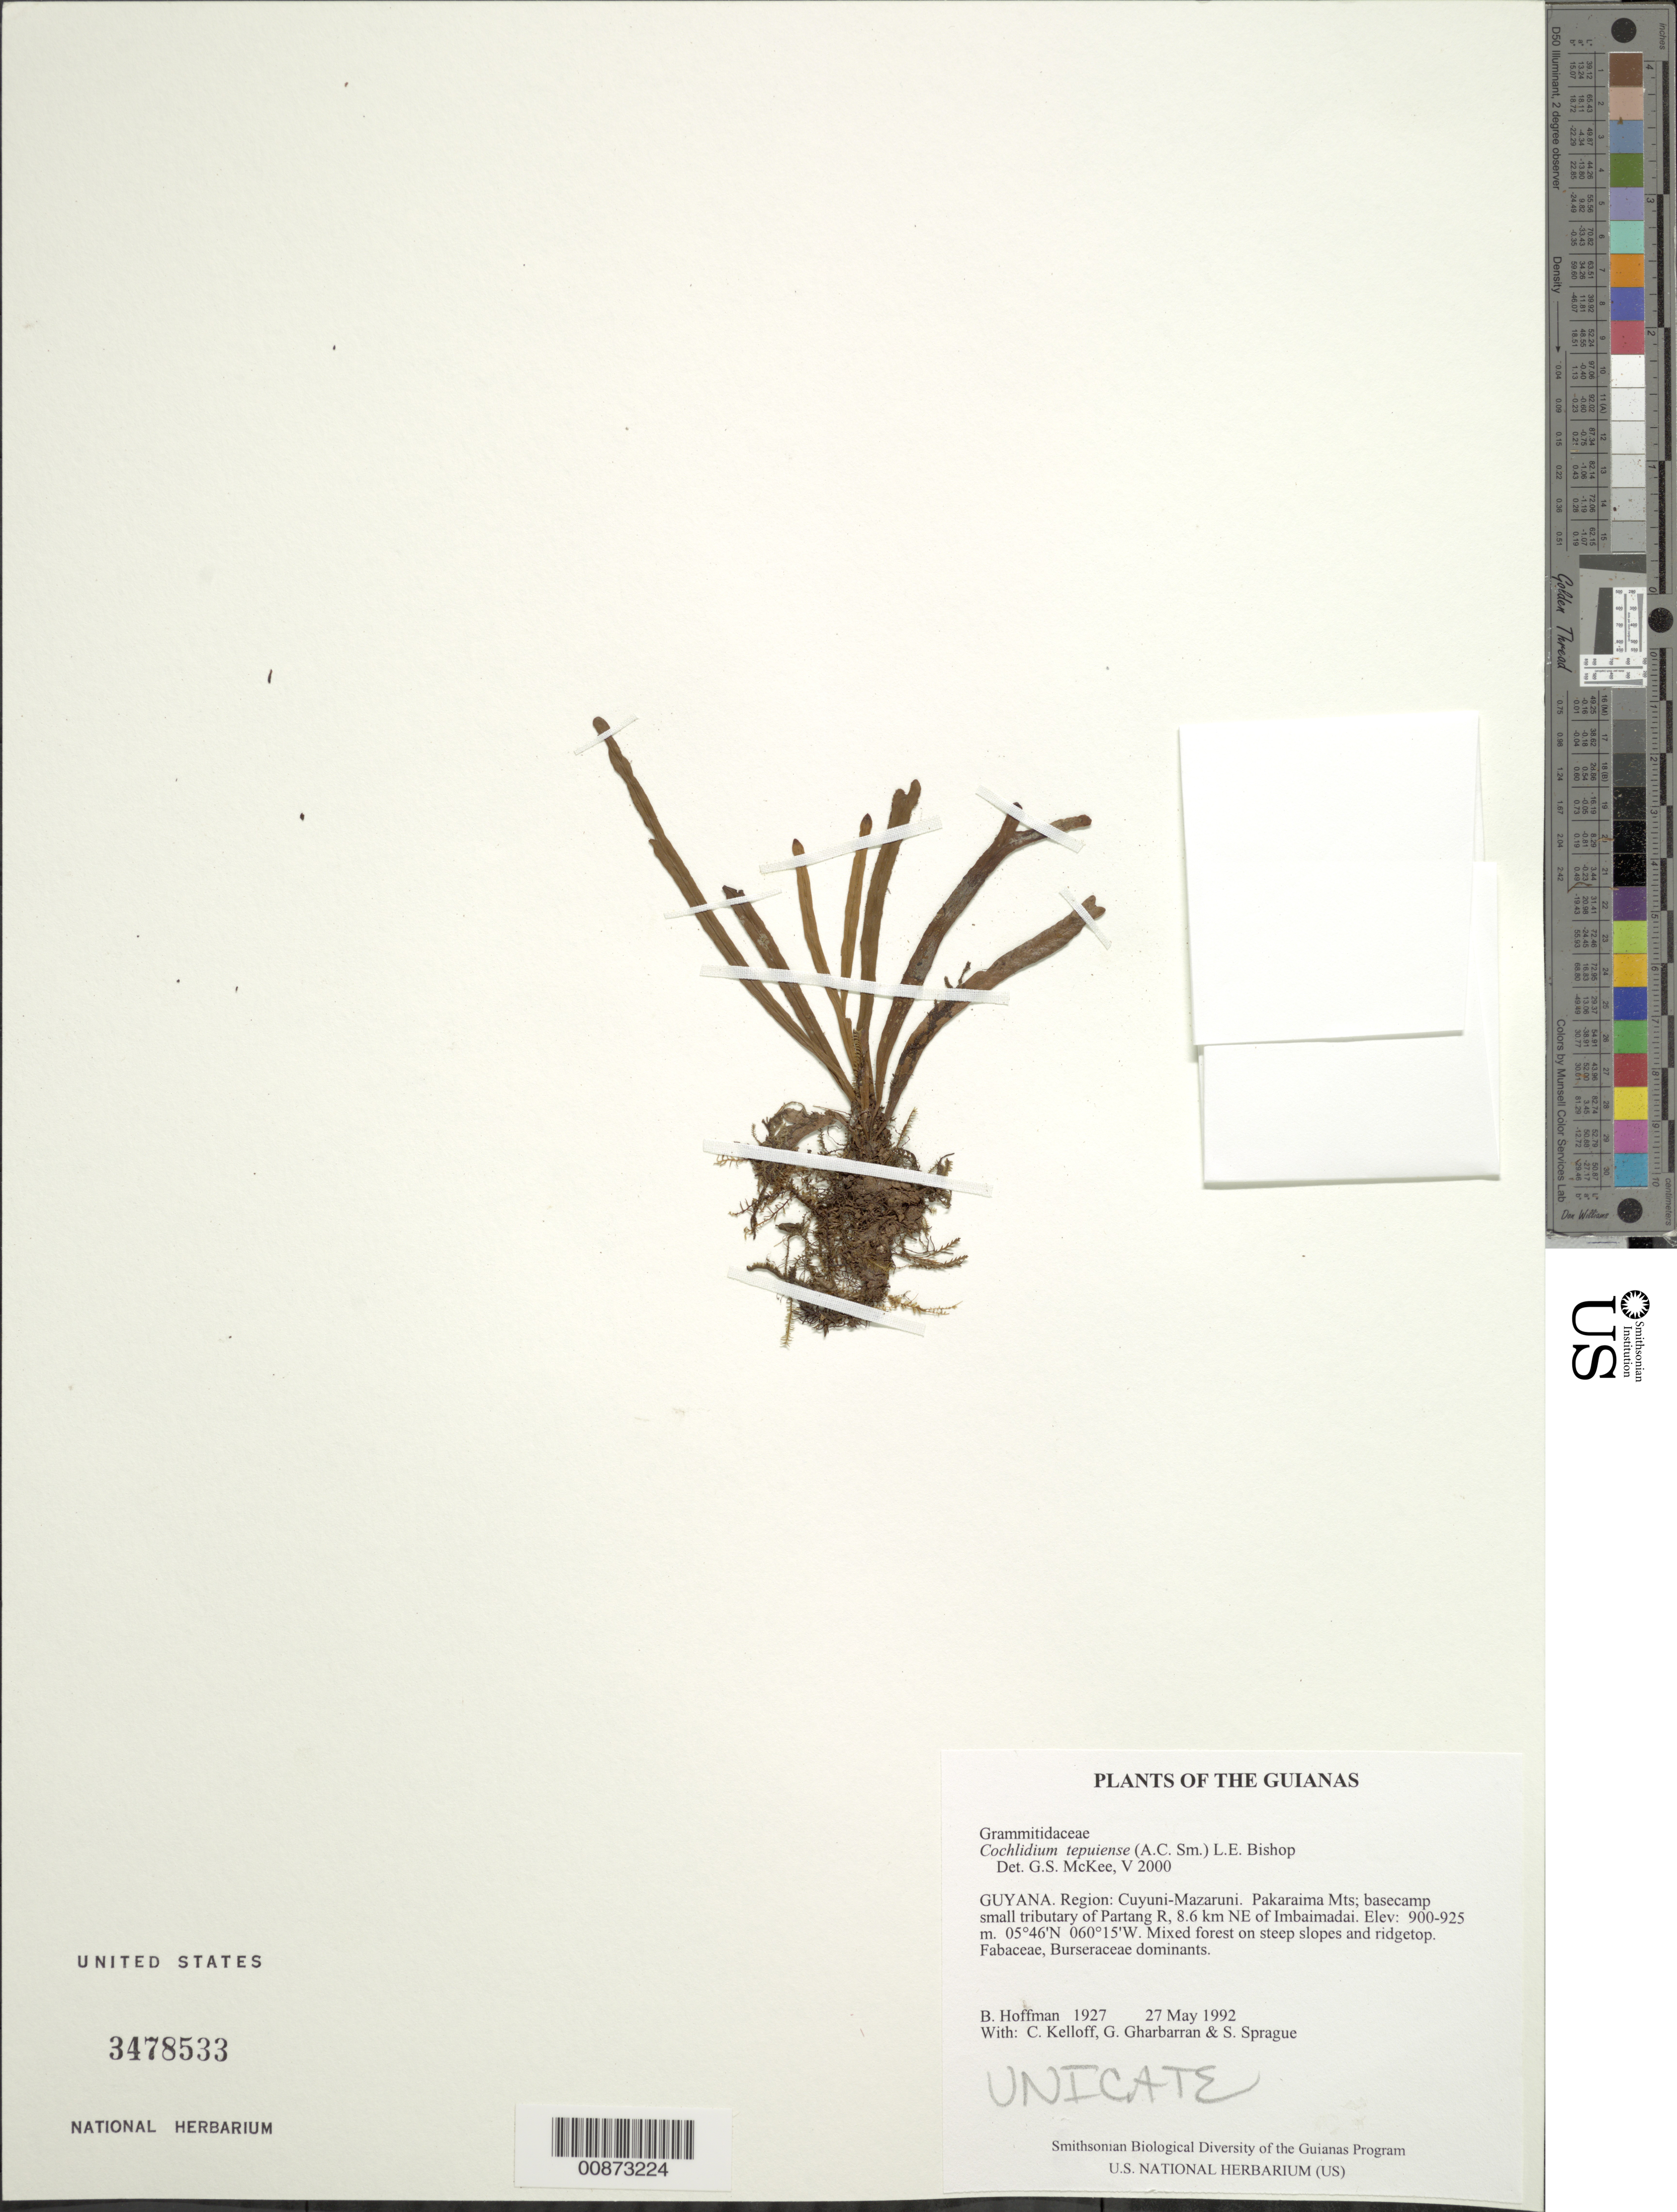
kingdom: Plantae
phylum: Tracheophyta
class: Polypodiopsida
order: Polypodiales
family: Polypodiaceae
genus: Cochlidium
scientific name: Cochlidium tepuiense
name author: (A.C. Sm.) L.E. Bishop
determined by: McKee, G. S., (US), NMNH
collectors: B. Hoffman, C. L. Kelloff, G. Gharbarran & S. Sprague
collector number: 1927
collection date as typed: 27 May 1992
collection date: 1992-05-27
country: Guyana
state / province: Cuyuni-Mazaruni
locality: Pakaraima Mts; basecamp on small tributary of Partang River, 8.6 km NE of Imbaimadai, 2 km W of basecamp on peak marked 2840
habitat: Mixed forest on steep slopes and ridgetop. Fabaceae, Burseraceae dominants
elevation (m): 900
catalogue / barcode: US 3478533